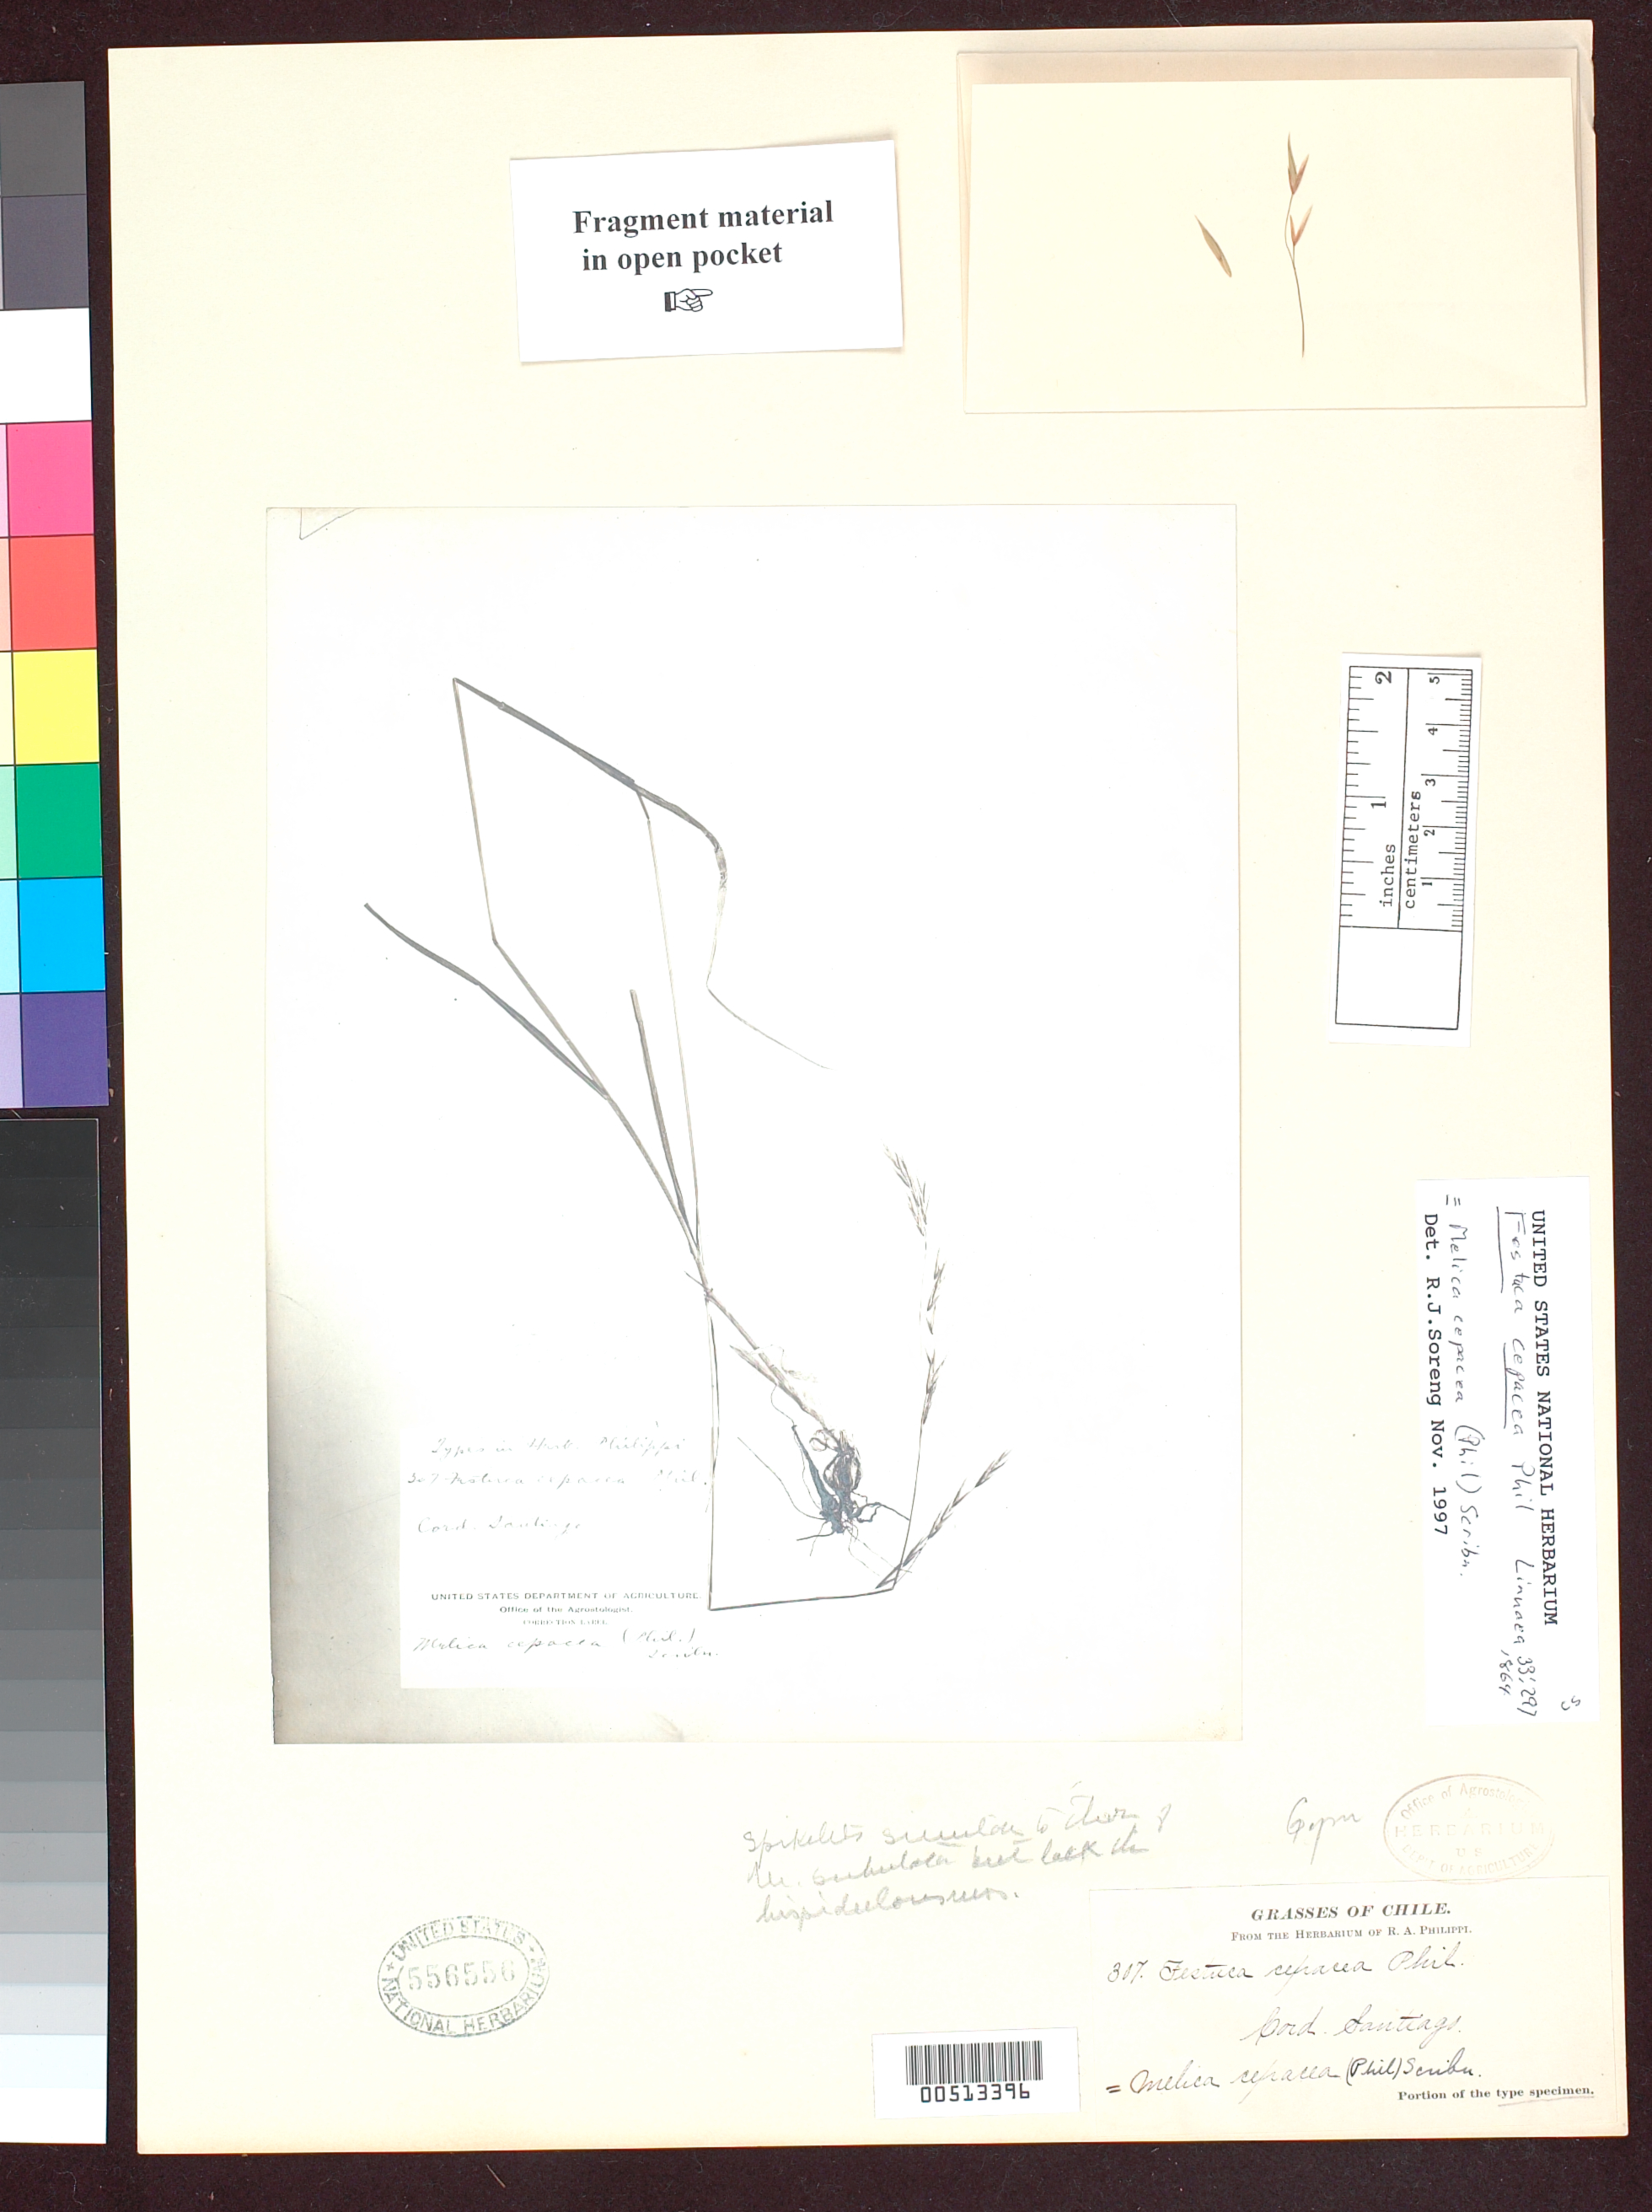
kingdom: Plantae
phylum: Tracheophyta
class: Liliopsida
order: Poales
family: Poaceae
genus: Festuca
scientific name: Festuca cepacea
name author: Phil.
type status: Type Fragment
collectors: C. Landbeck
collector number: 307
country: Chile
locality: Cord. Cantiago.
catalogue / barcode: US 556556